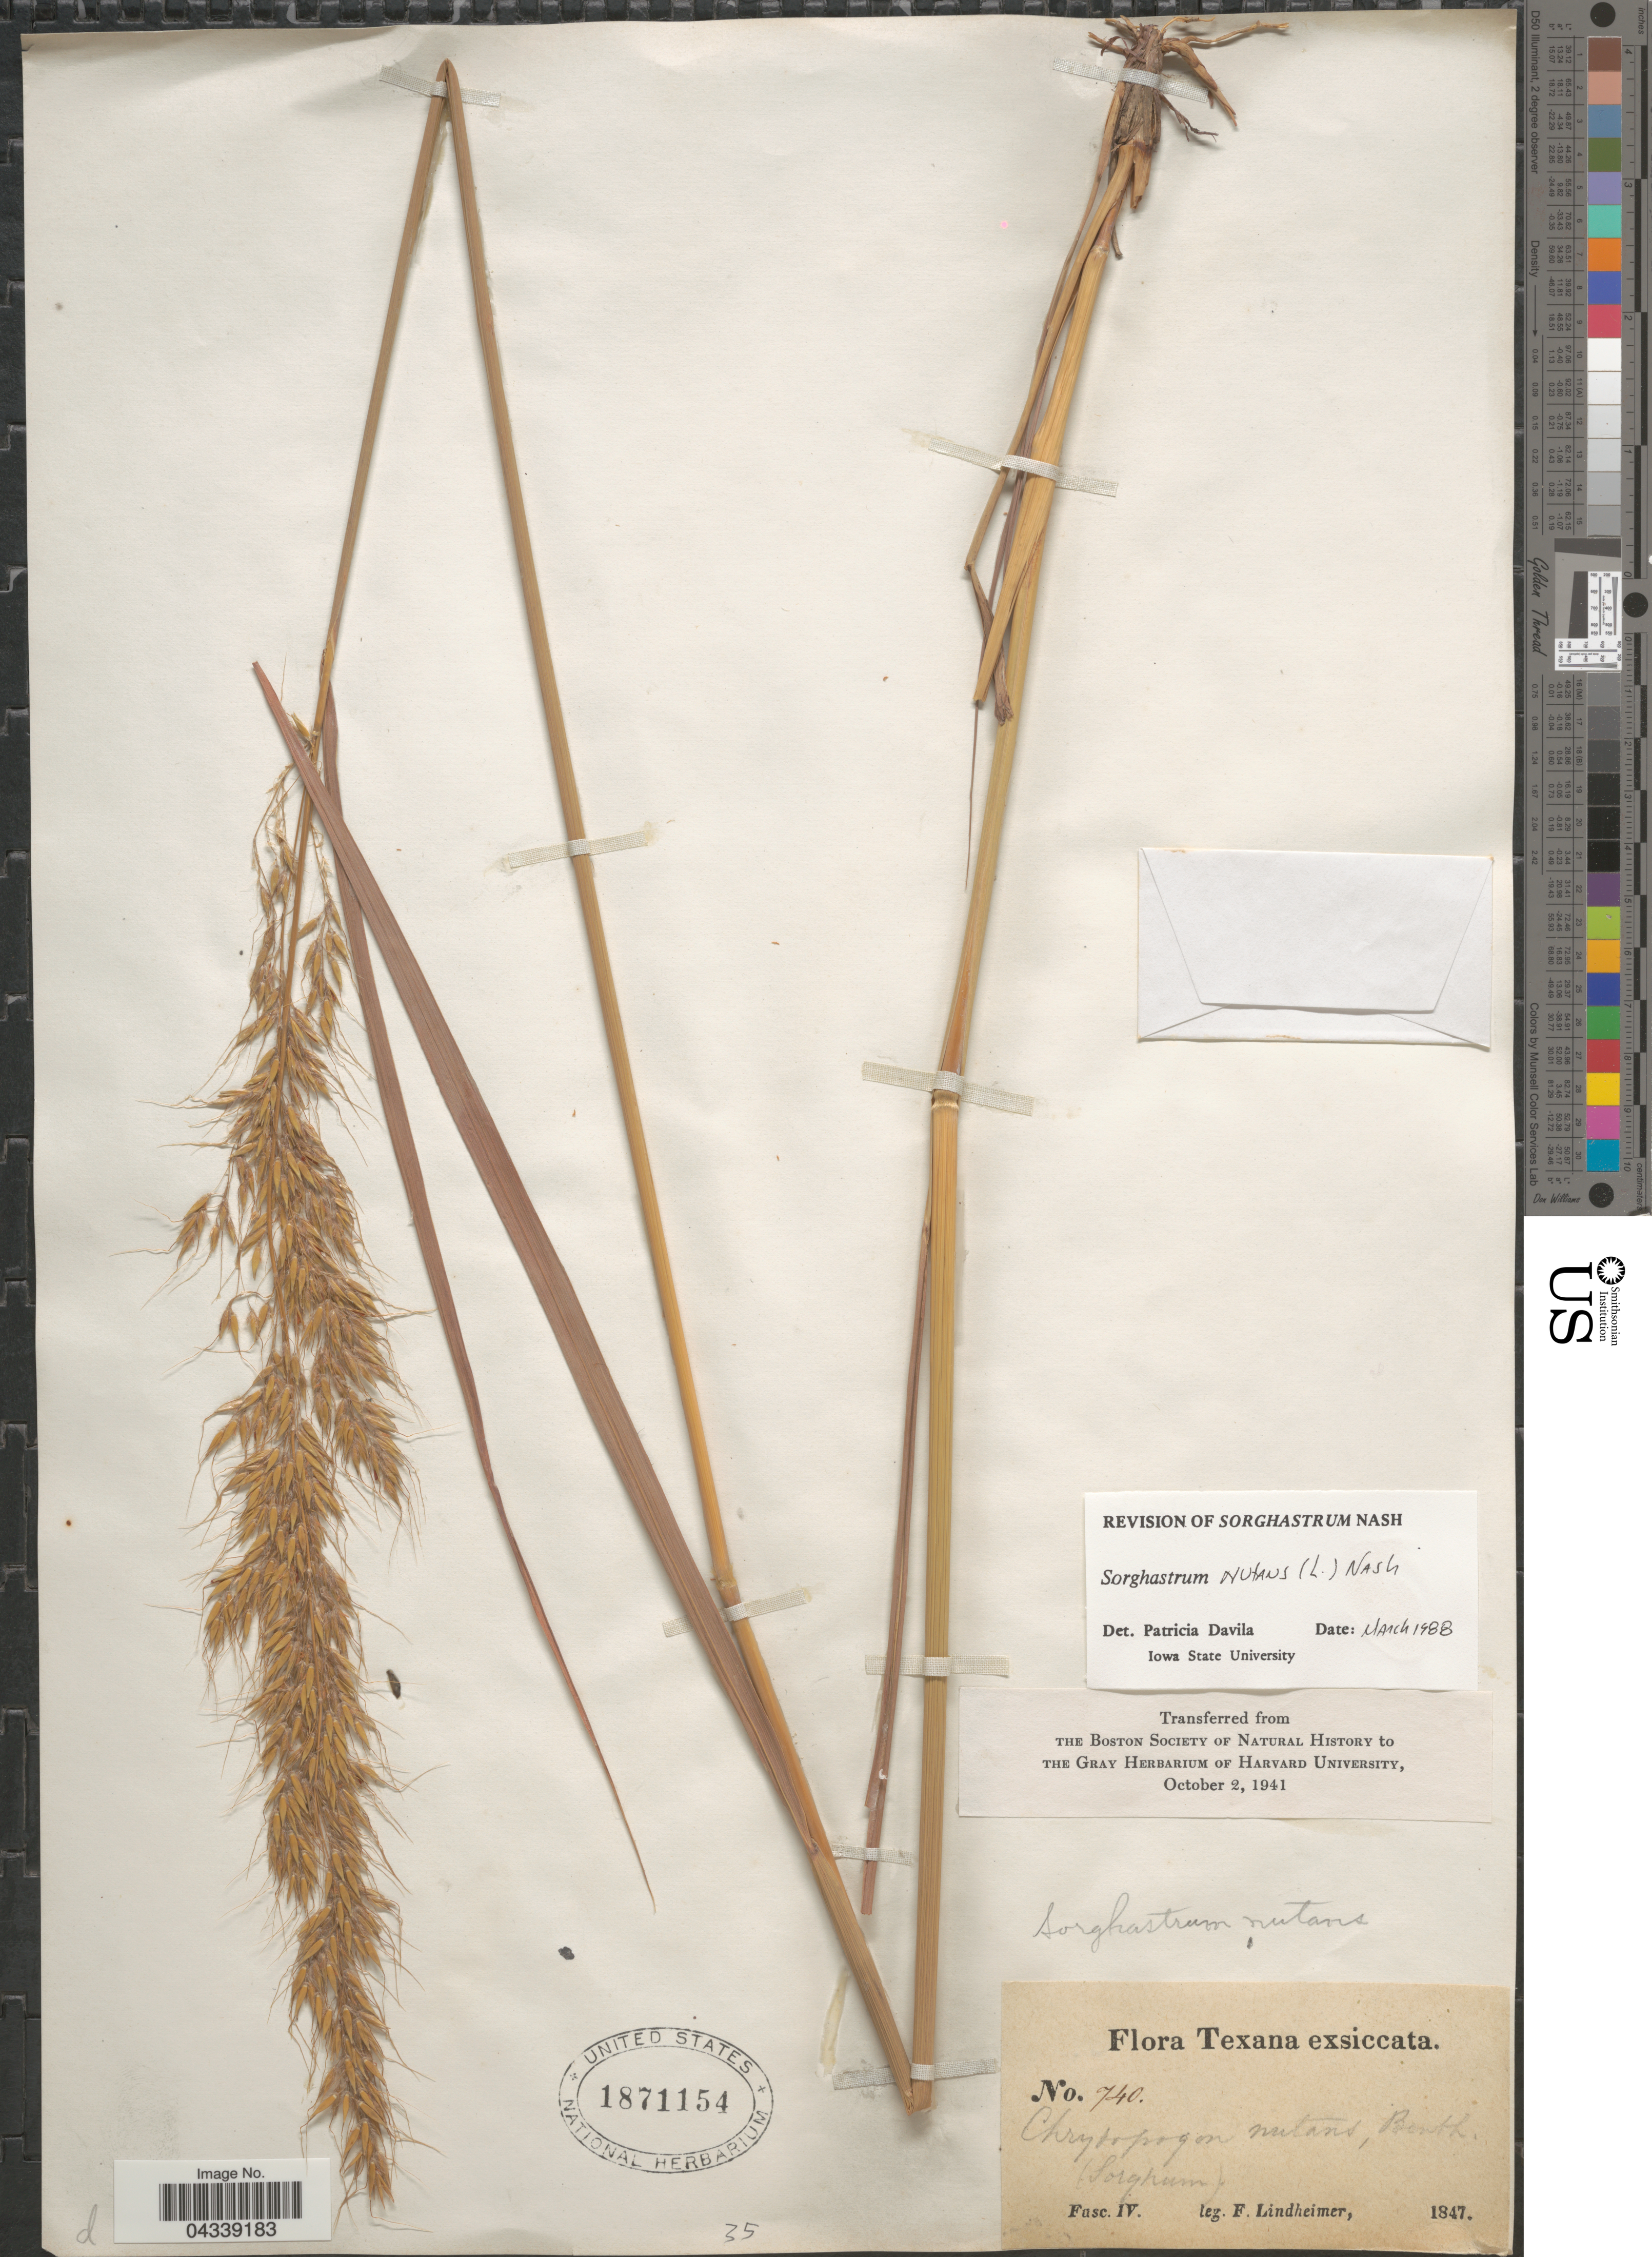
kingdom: Plantae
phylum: Tracheophyta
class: Liliopsida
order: Poales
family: Poaceae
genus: Sorghastrum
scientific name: Sorghastrum nutans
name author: (L.) Nash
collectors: F. Lindheimer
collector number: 740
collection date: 1847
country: United States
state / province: Texas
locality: Texana.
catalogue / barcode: US 1871154